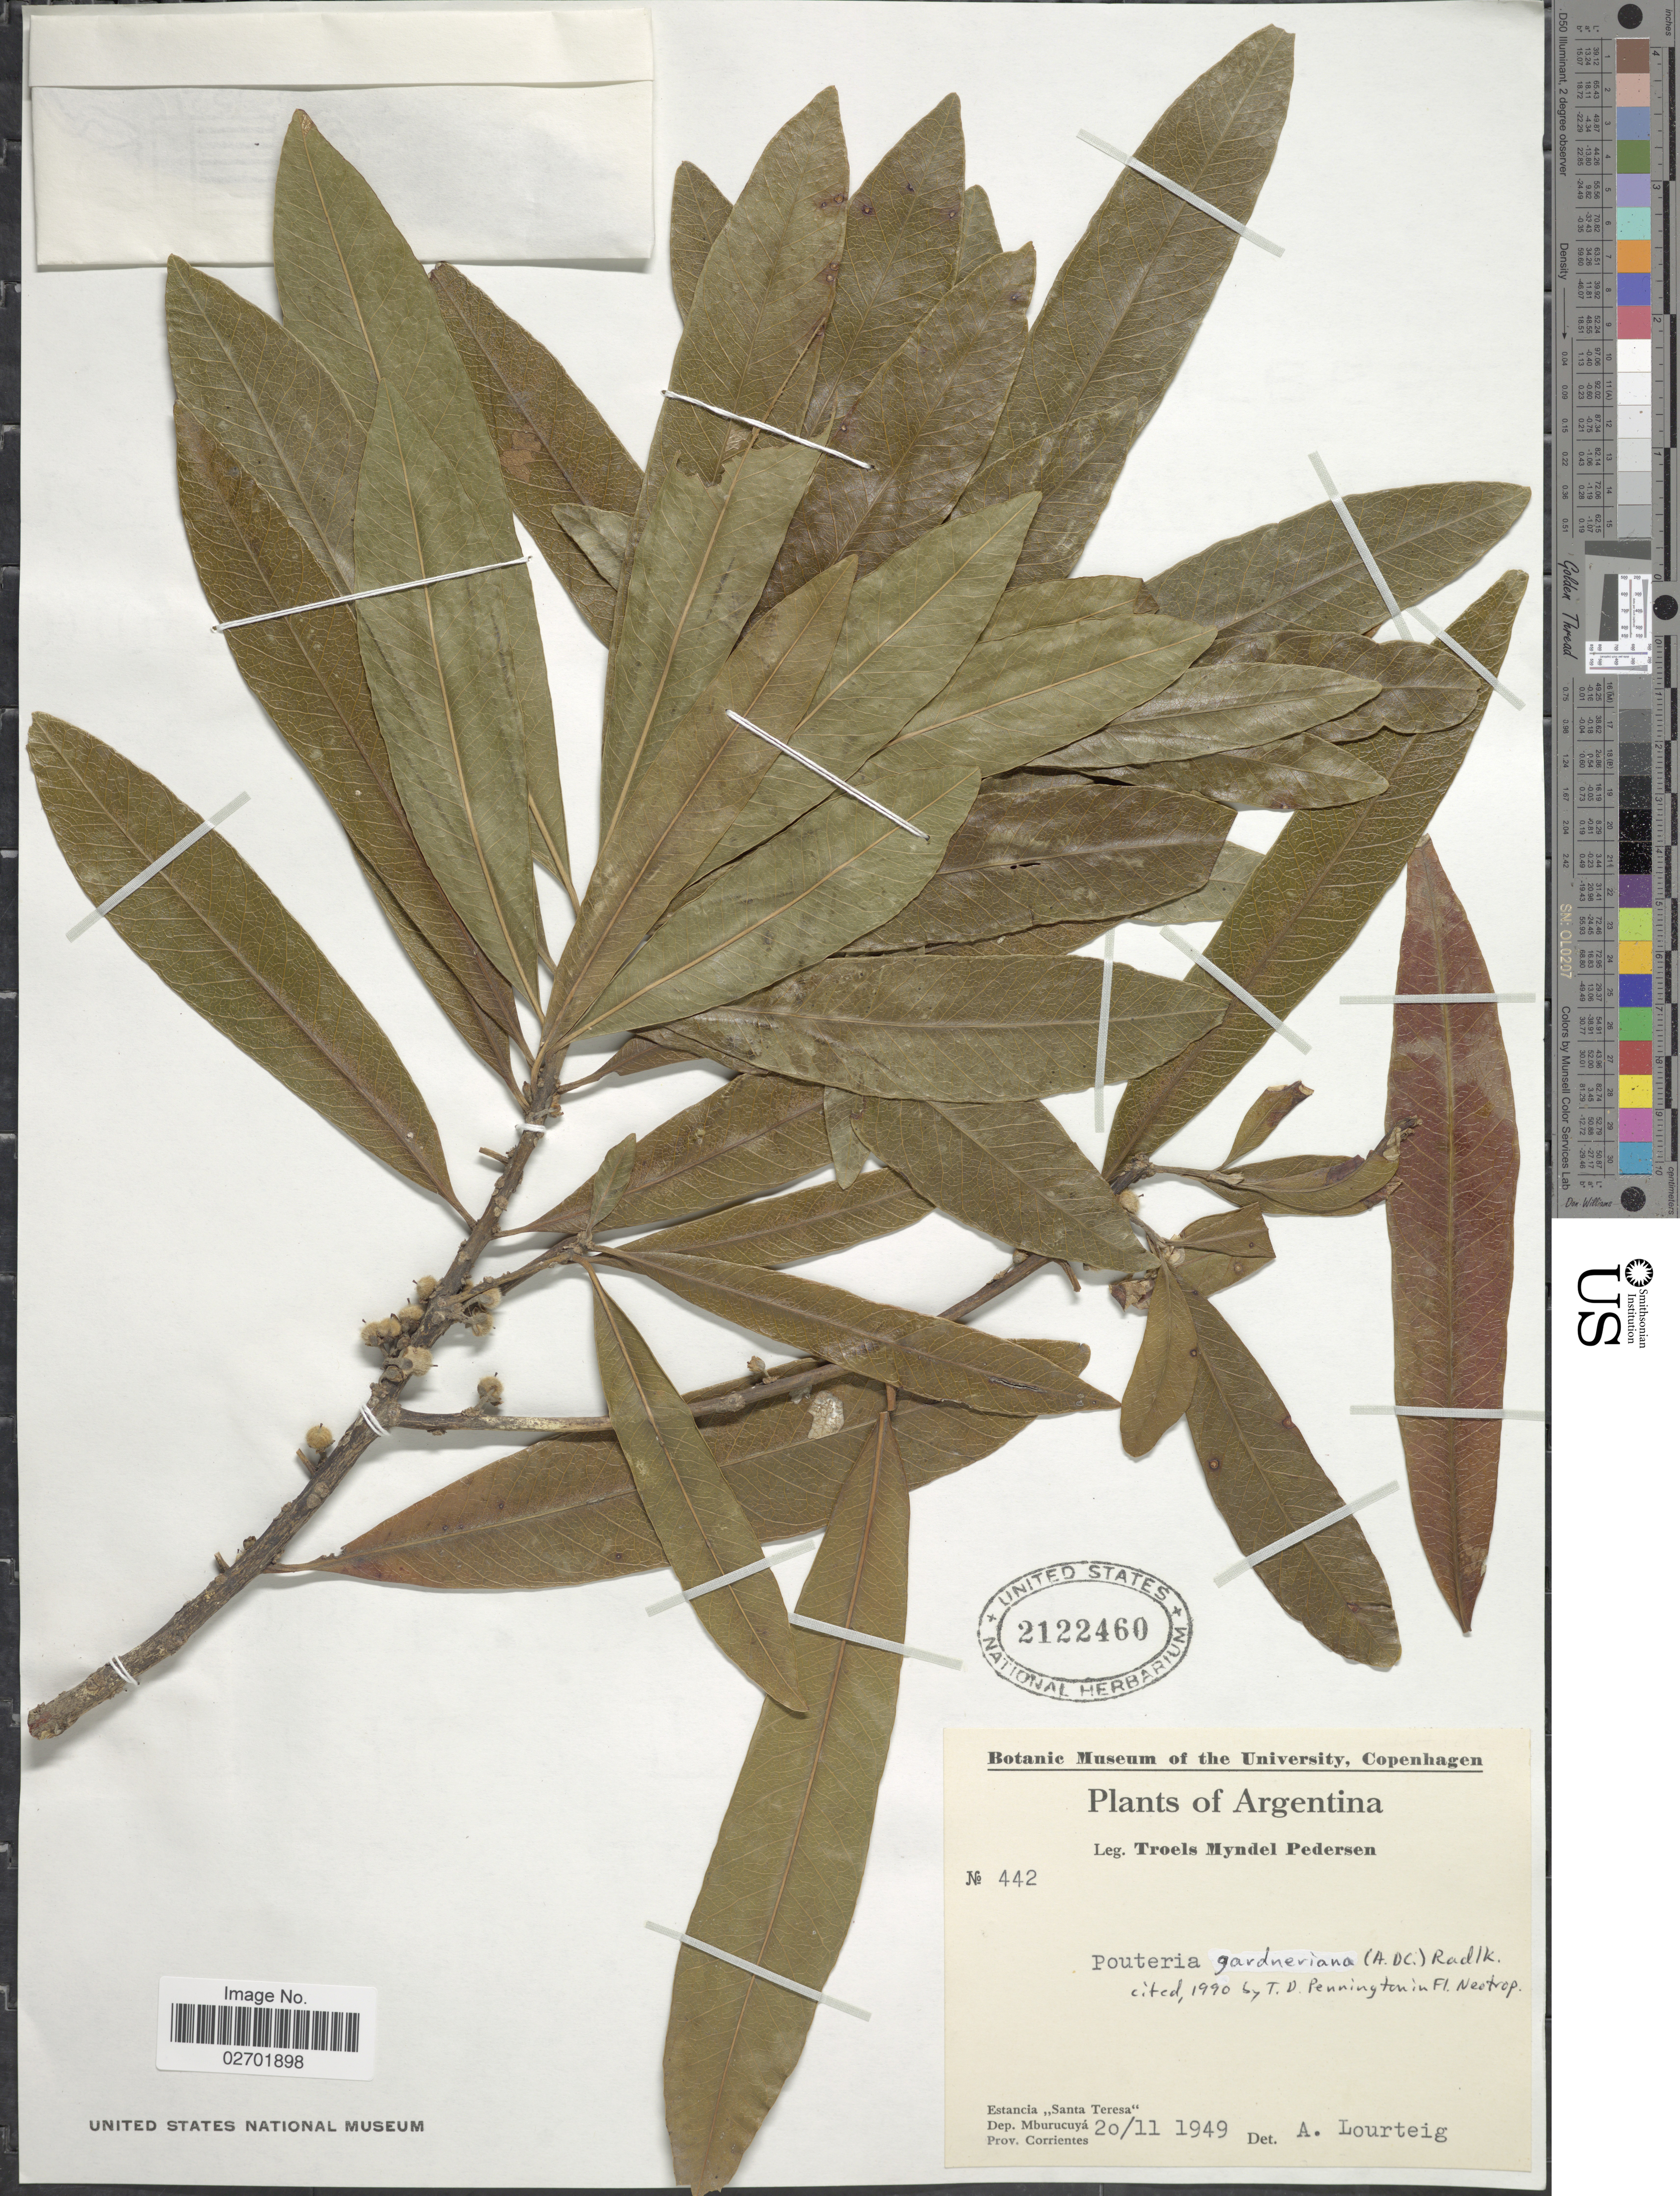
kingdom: Plantae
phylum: Tracheophyta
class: Magnoliopsida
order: Ericales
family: Sapotaceae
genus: Pouteria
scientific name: Pouteria gardneriana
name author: (A. DC.) Radlk.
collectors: T. Pederson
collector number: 442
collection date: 1949-11-20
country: Argentina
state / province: Corrientes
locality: Estancia " Santa Teresa" Dep. Mburucuya, Prov. Corrientes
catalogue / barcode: US 2122460